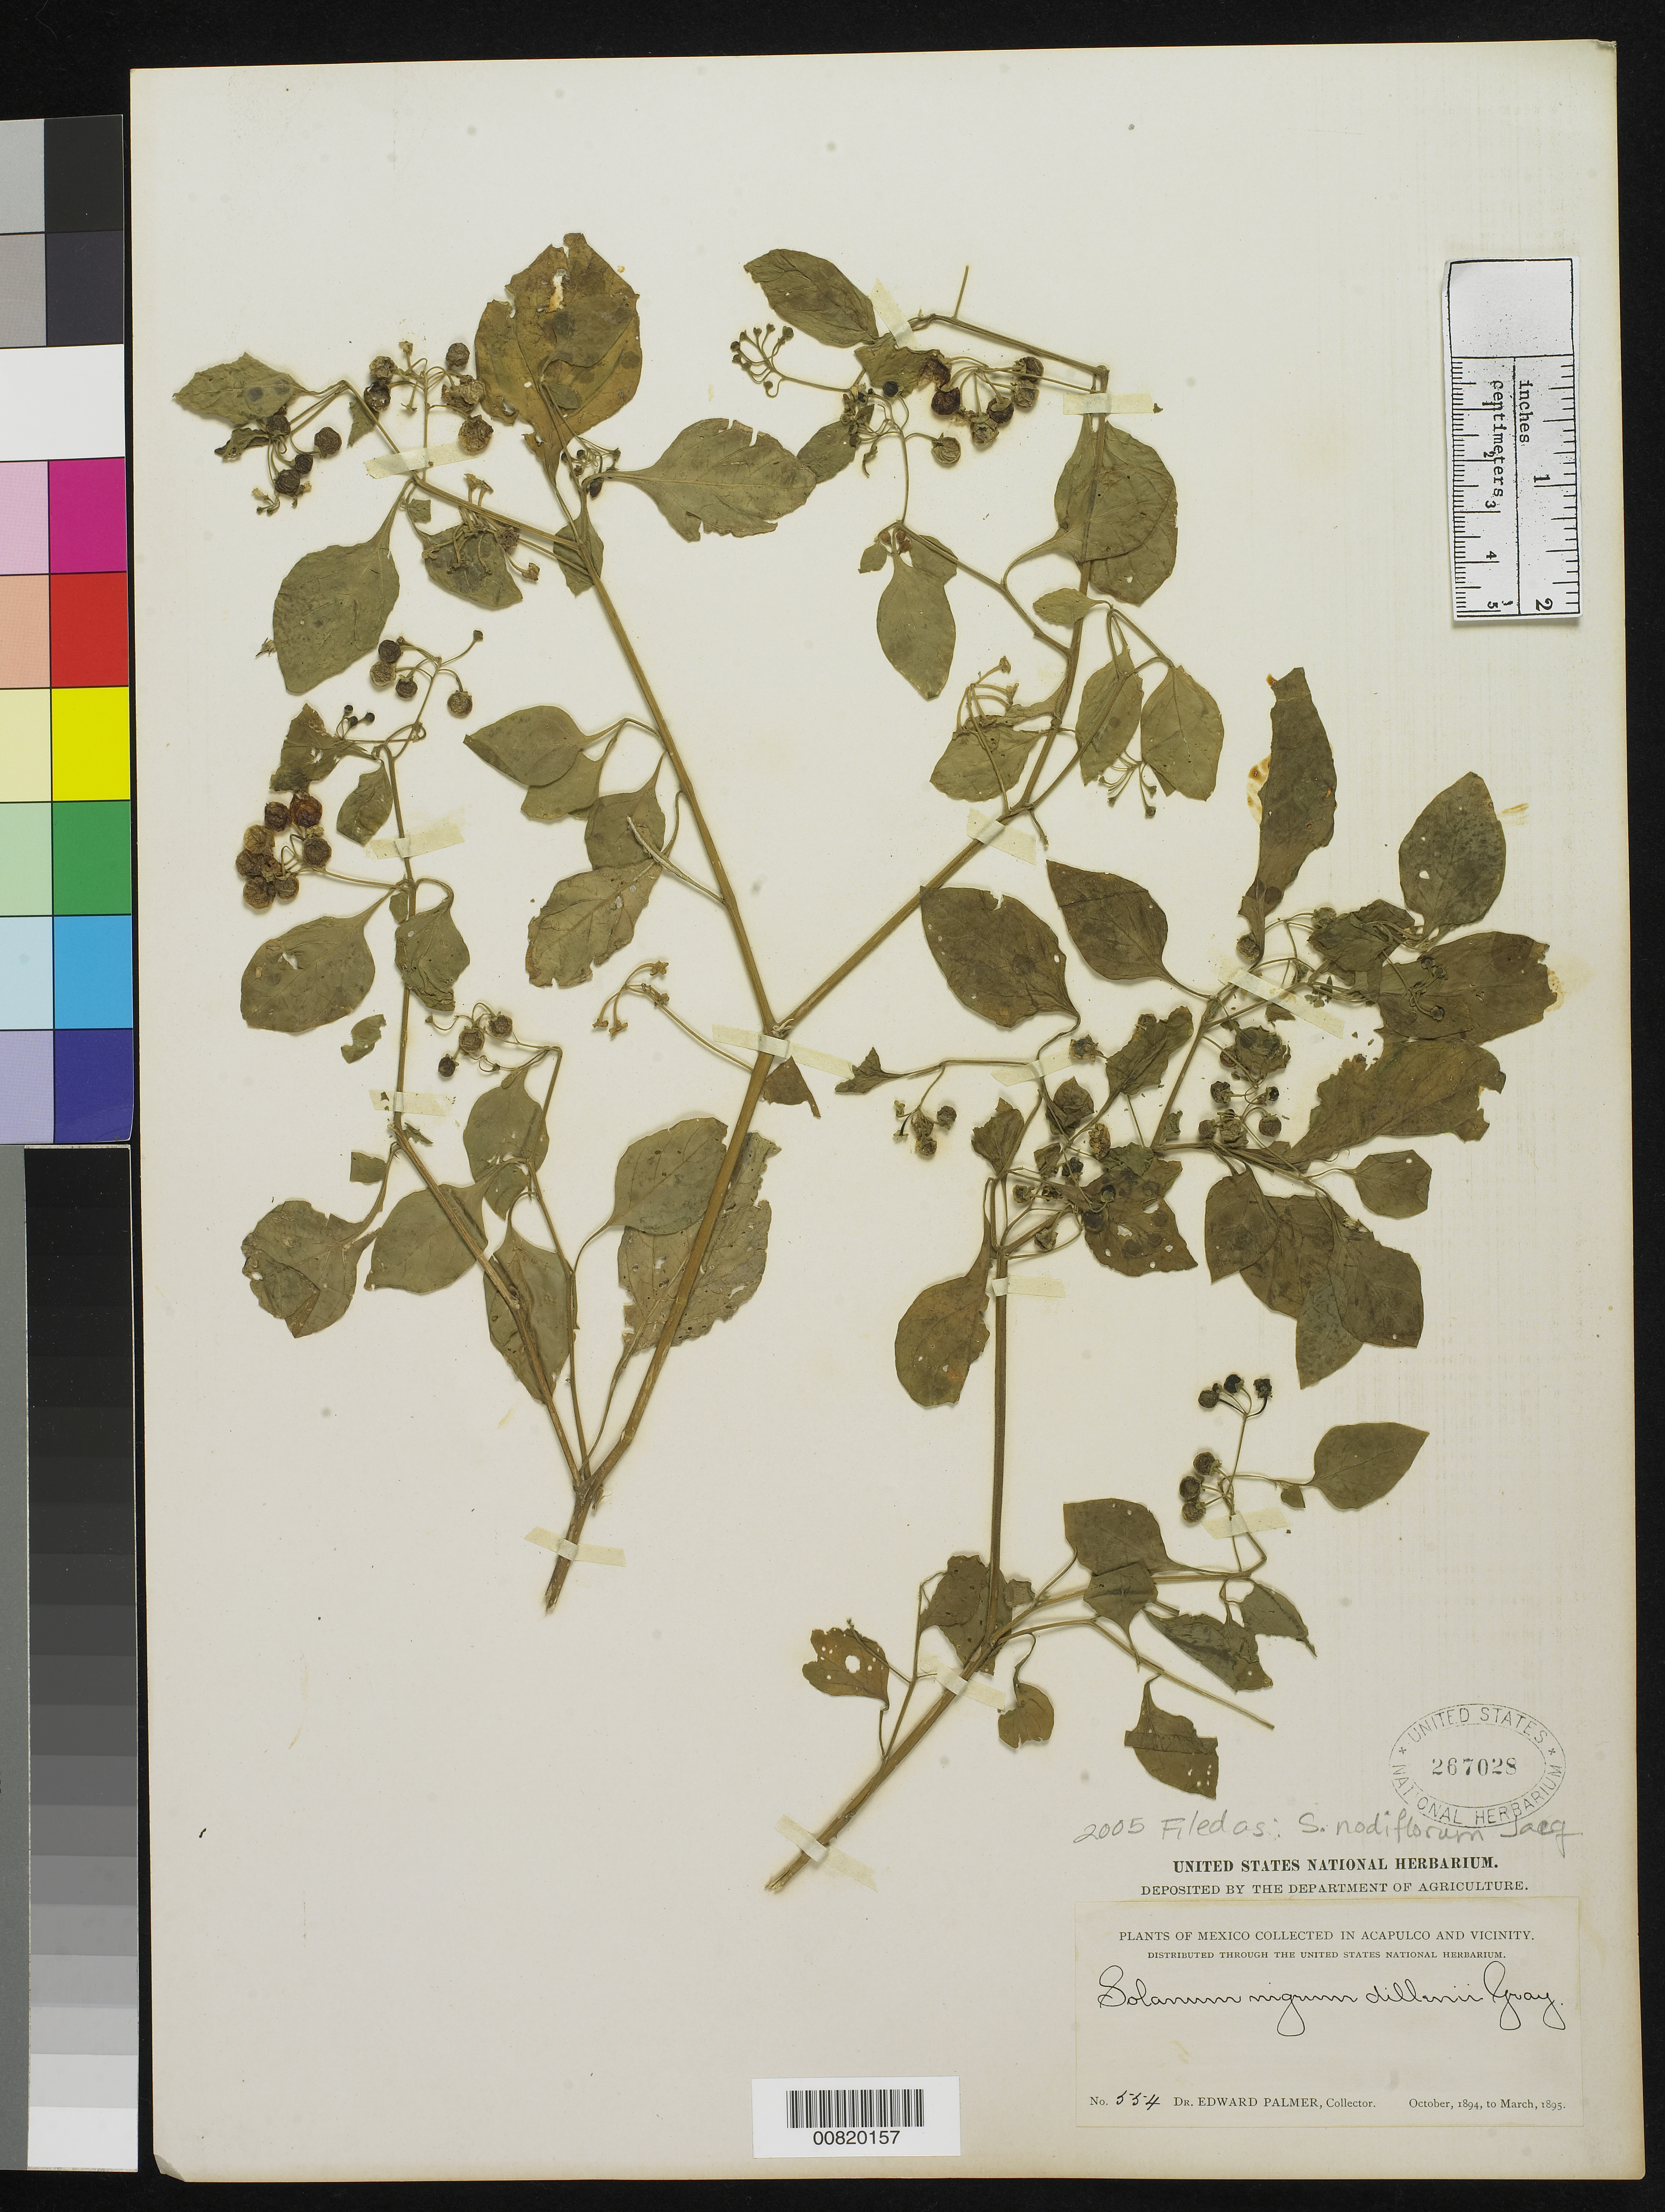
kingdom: Plantae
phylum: Tracheophyta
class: Magnoliopsida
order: Solanales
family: Solanaceae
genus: Solanum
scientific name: Solanum nigrescens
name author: M. Martens & Galeotti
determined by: Knapp, S. D.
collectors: E. Palmer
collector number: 554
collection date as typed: Oct 1894 to -- Mar 1895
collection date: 1894-10/1895-03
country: Mexico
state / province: Guerrero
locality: Acapulco, Guerrero and vicinity.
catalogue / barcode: US 267028